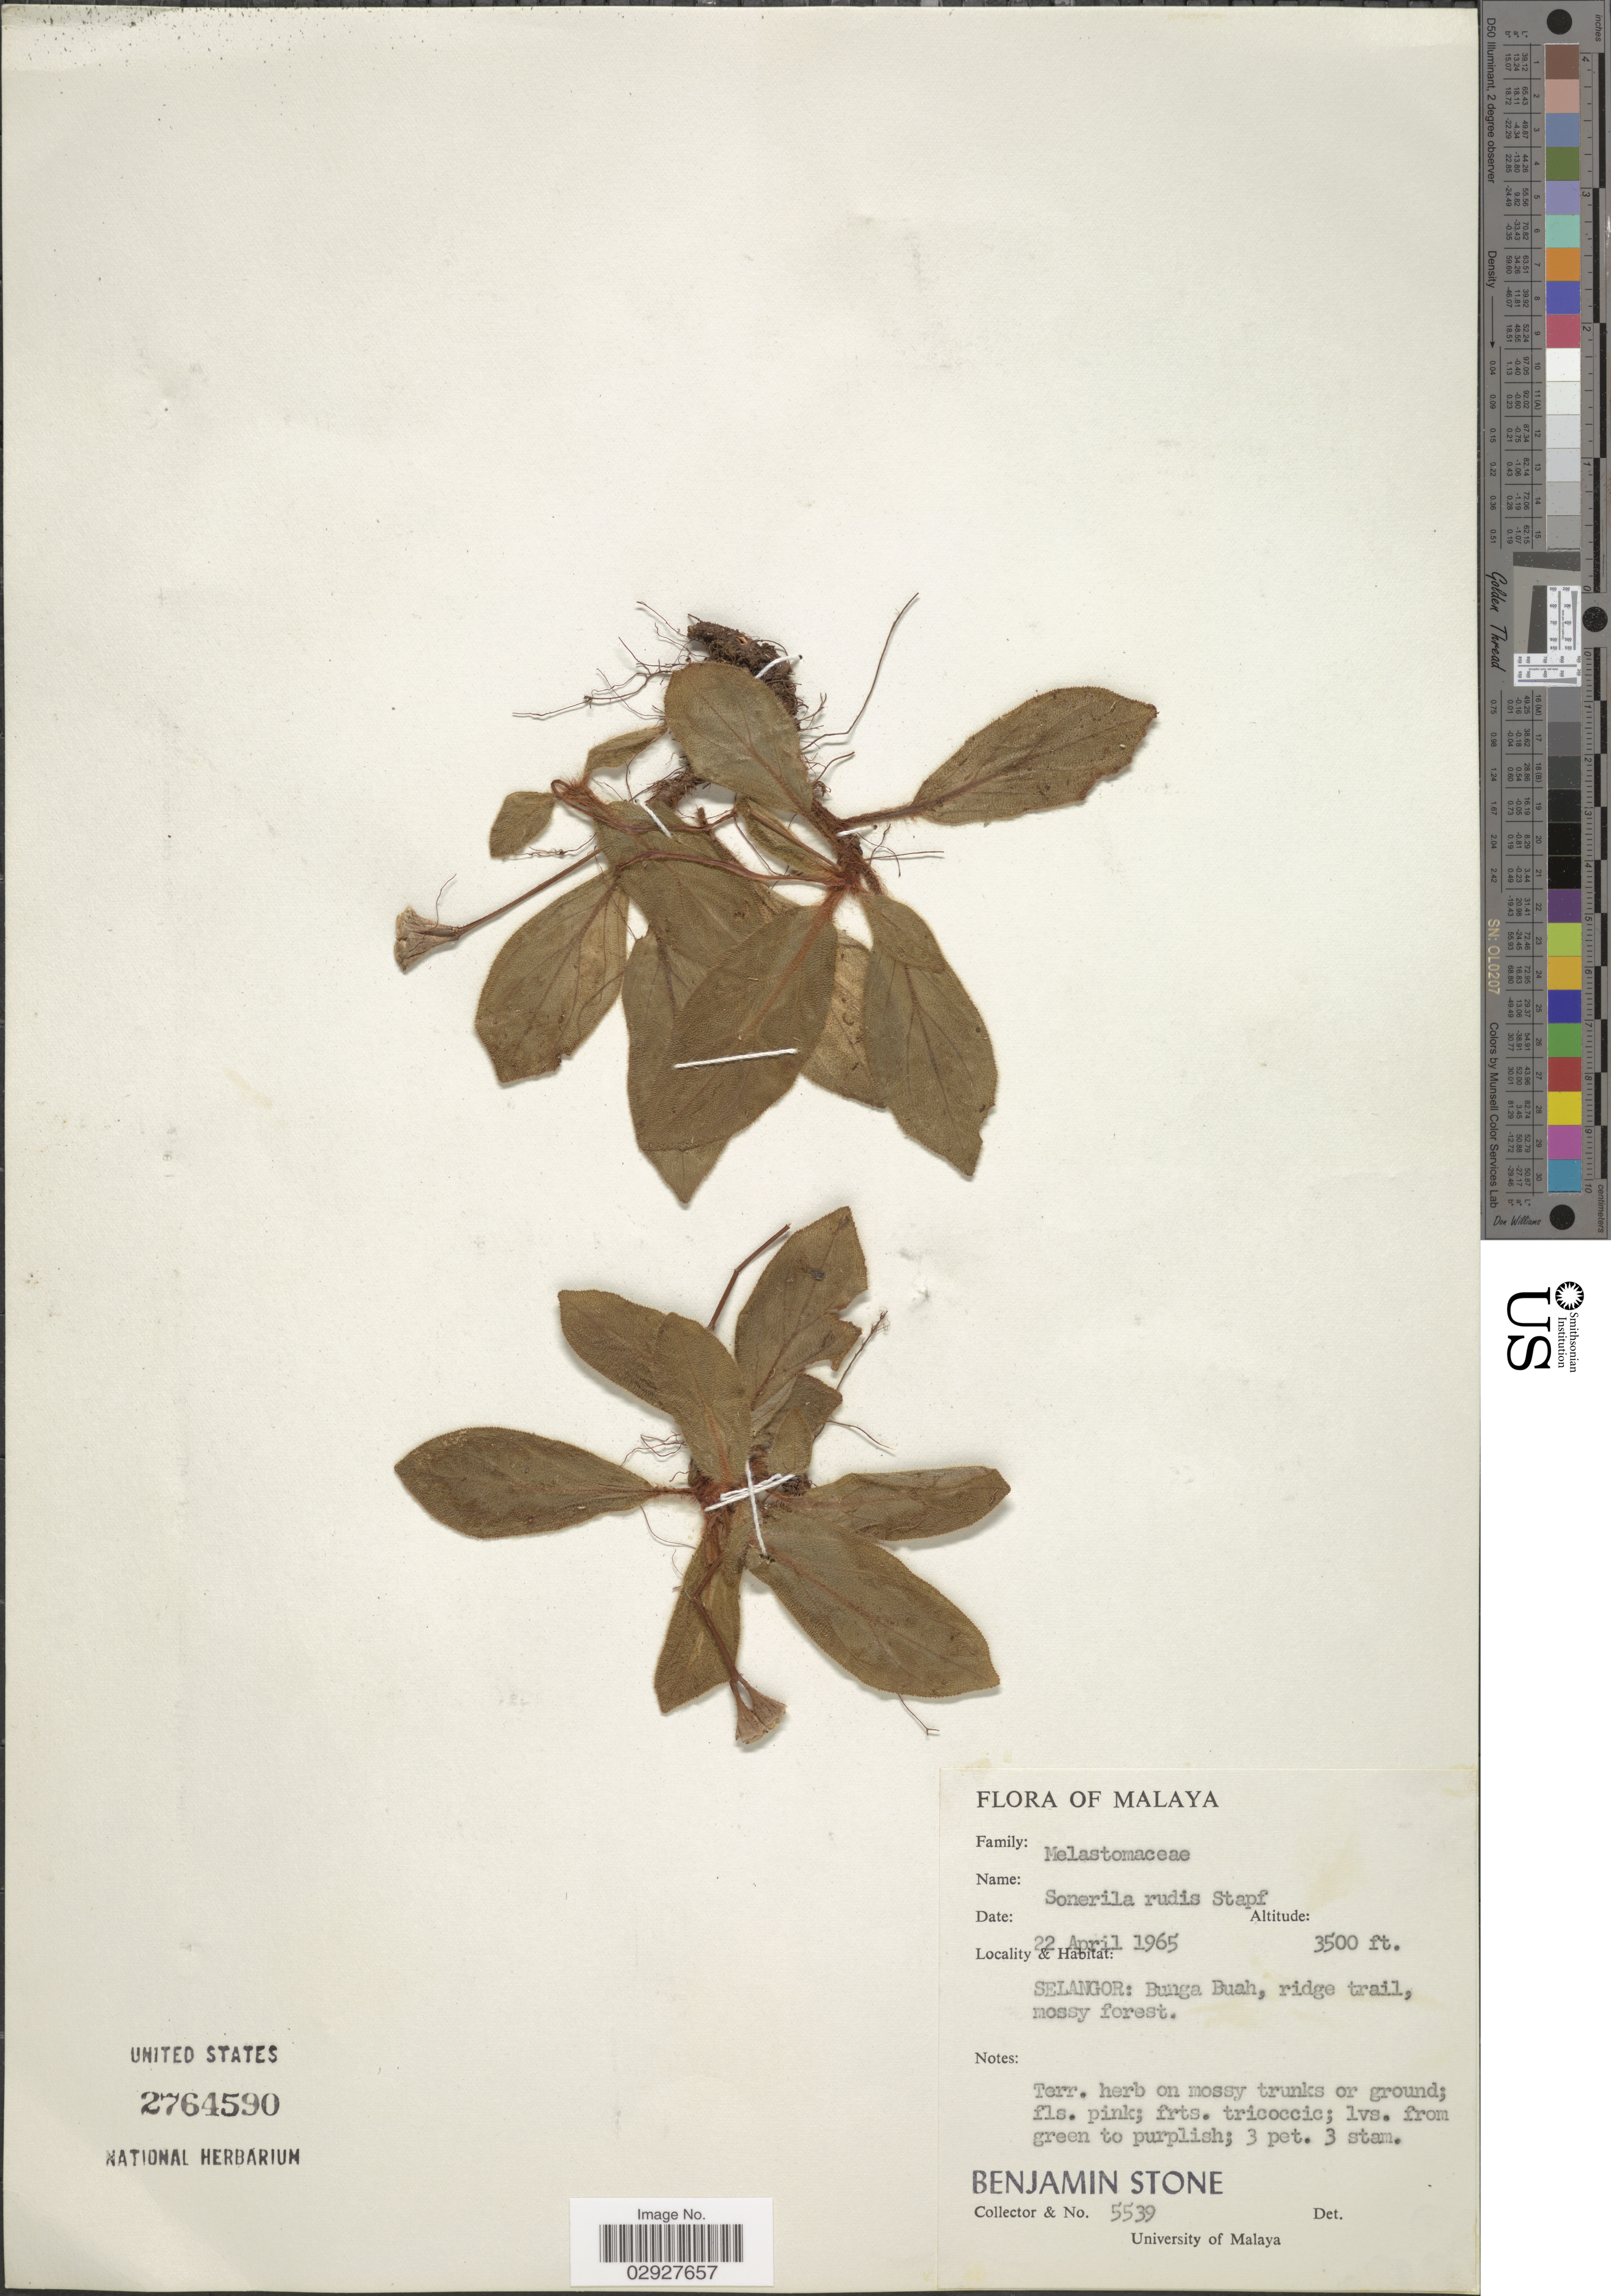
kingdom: Plantae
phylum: Tracheophyta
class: Magnoliopsida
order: Myrtales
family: Melastomataceae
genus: Sonerila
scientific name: Sonerila rudis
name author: Stapf & King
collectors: B. C. Stone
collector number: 5539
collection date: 1965-04-22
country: Malaysia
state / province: Selangor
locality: Malaya. Selangor: Bunga Buah, ridge trail.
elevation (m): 1067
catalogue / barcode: US 2764590